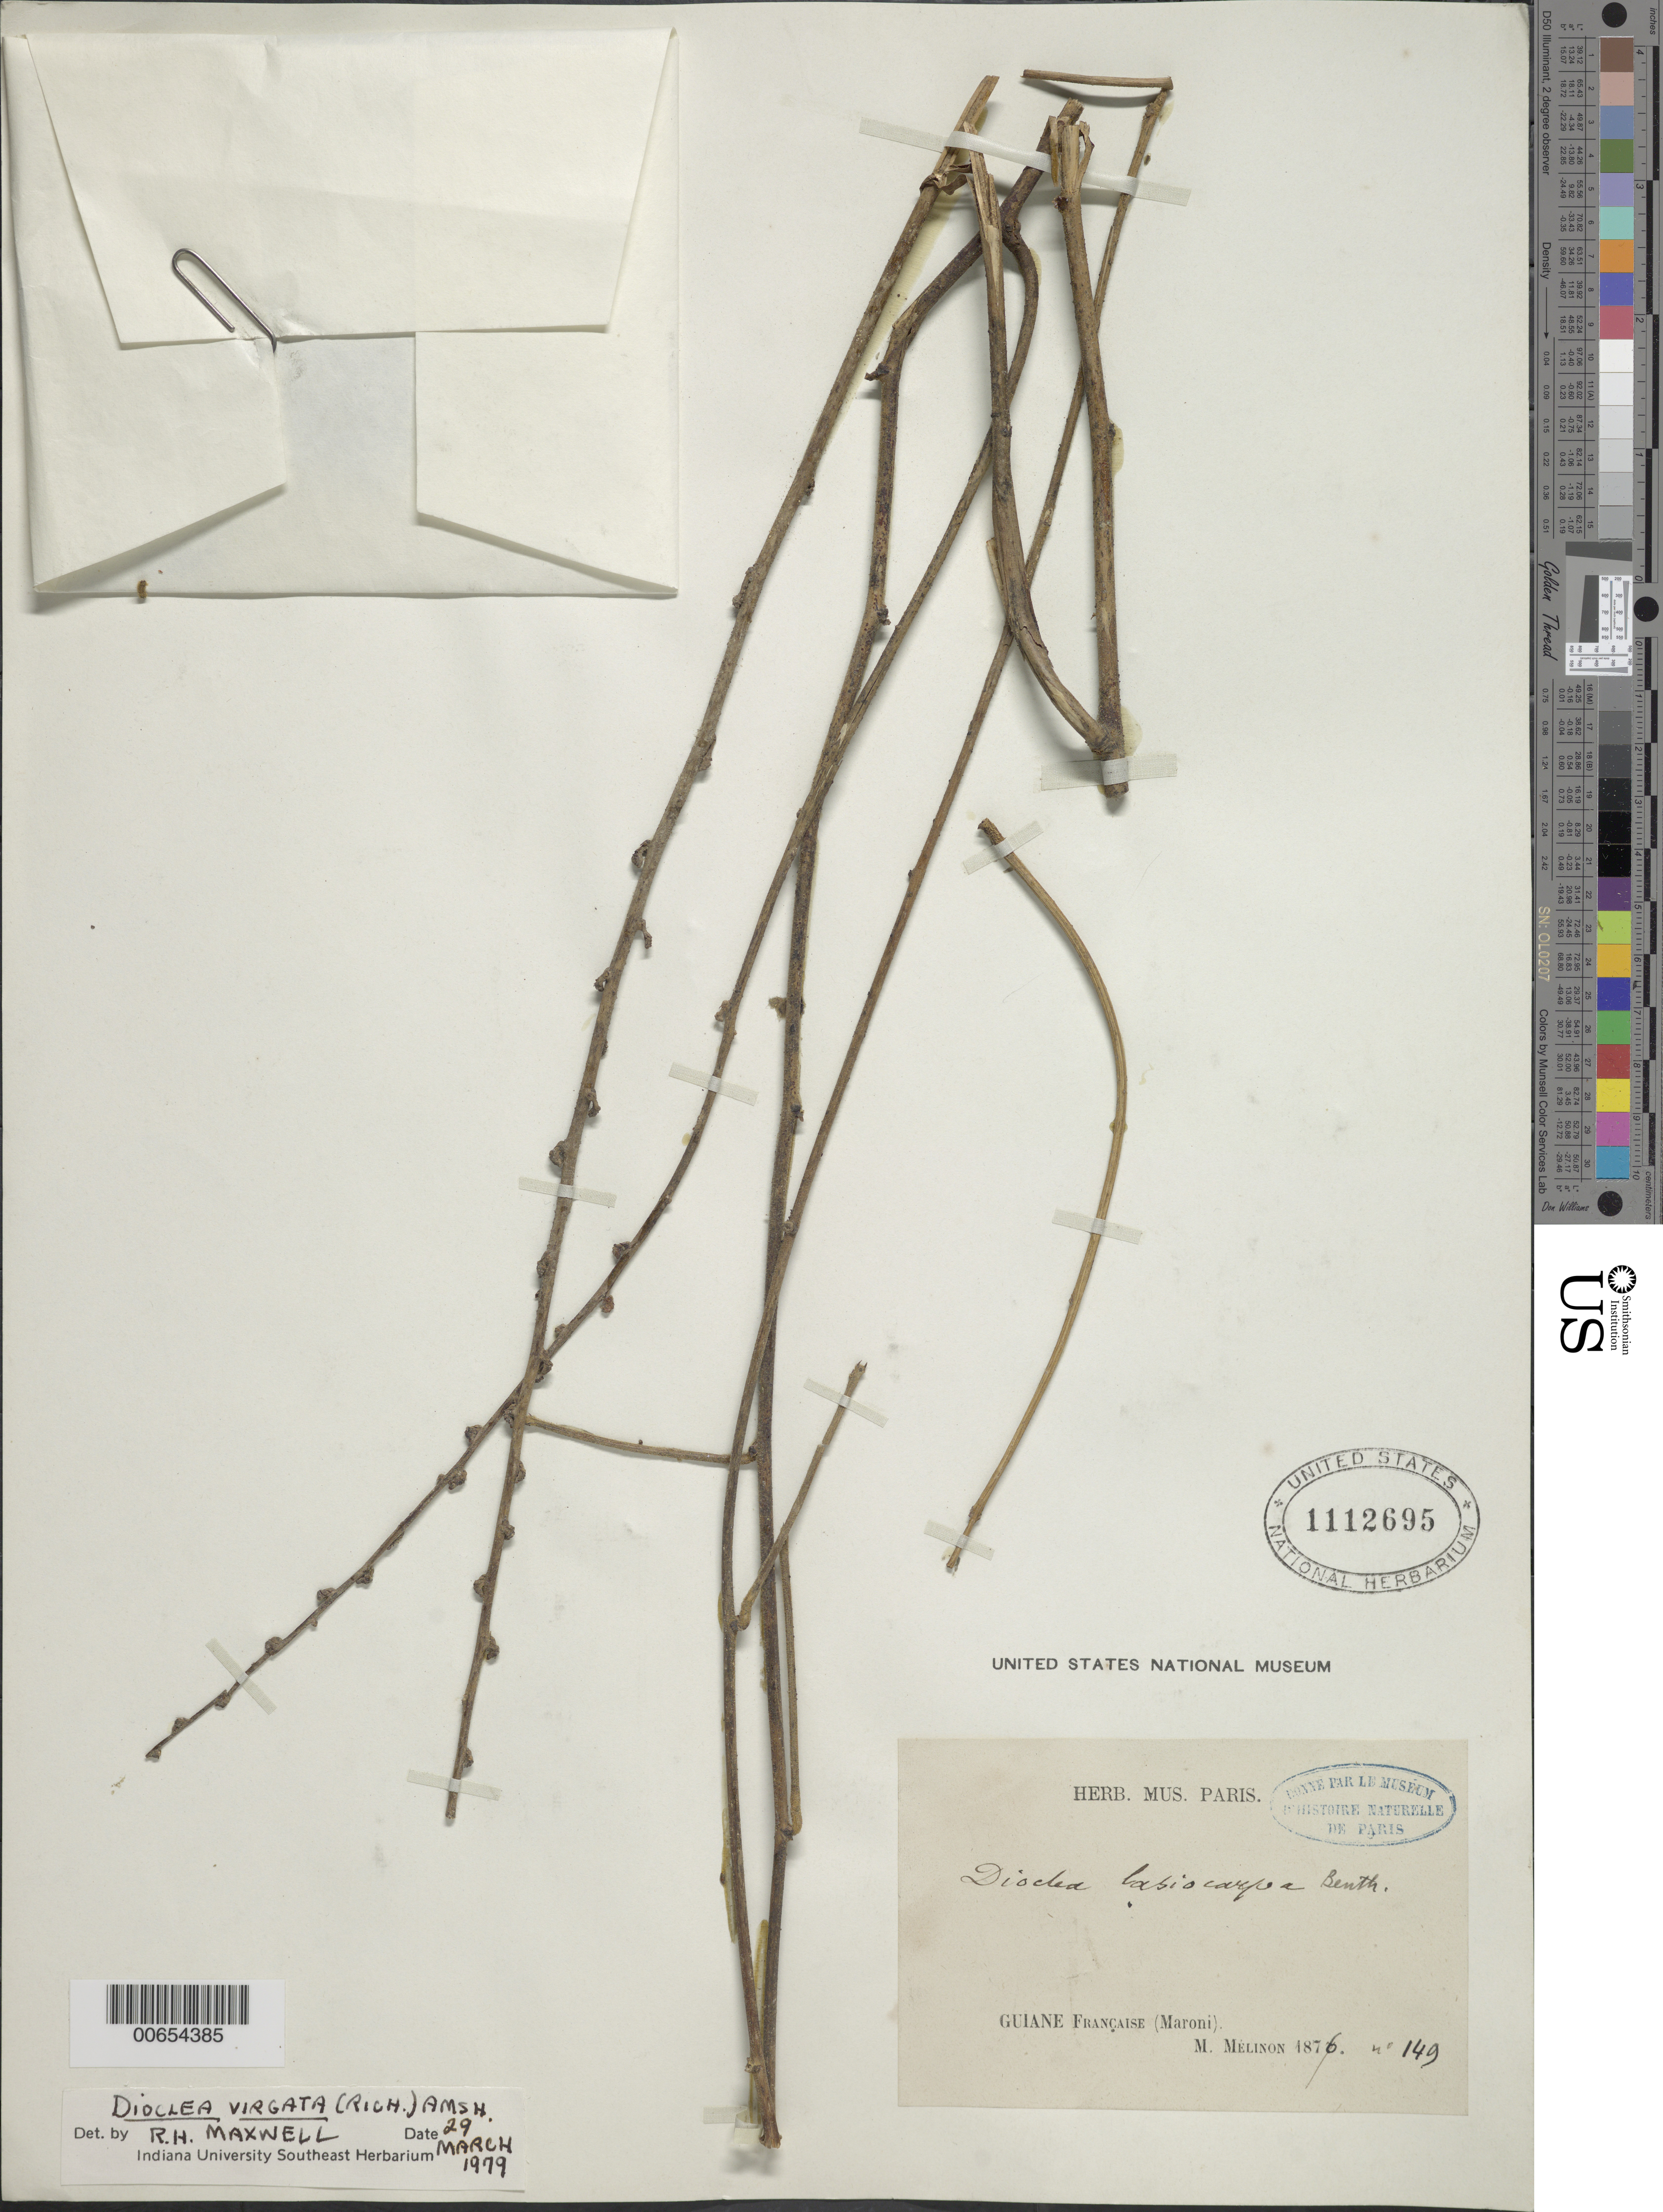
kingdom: Plantae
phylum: Tracheophyta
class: Magnoliopsida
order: Fabales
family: Fabaceae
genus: Dioclea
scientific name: Dioclea virgata var. virgata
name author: (Rich.) Amshoff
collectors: E. Mélinon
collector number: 149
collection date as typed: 1876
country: French Guiana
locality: Maroni R.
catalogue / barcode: US 1112695